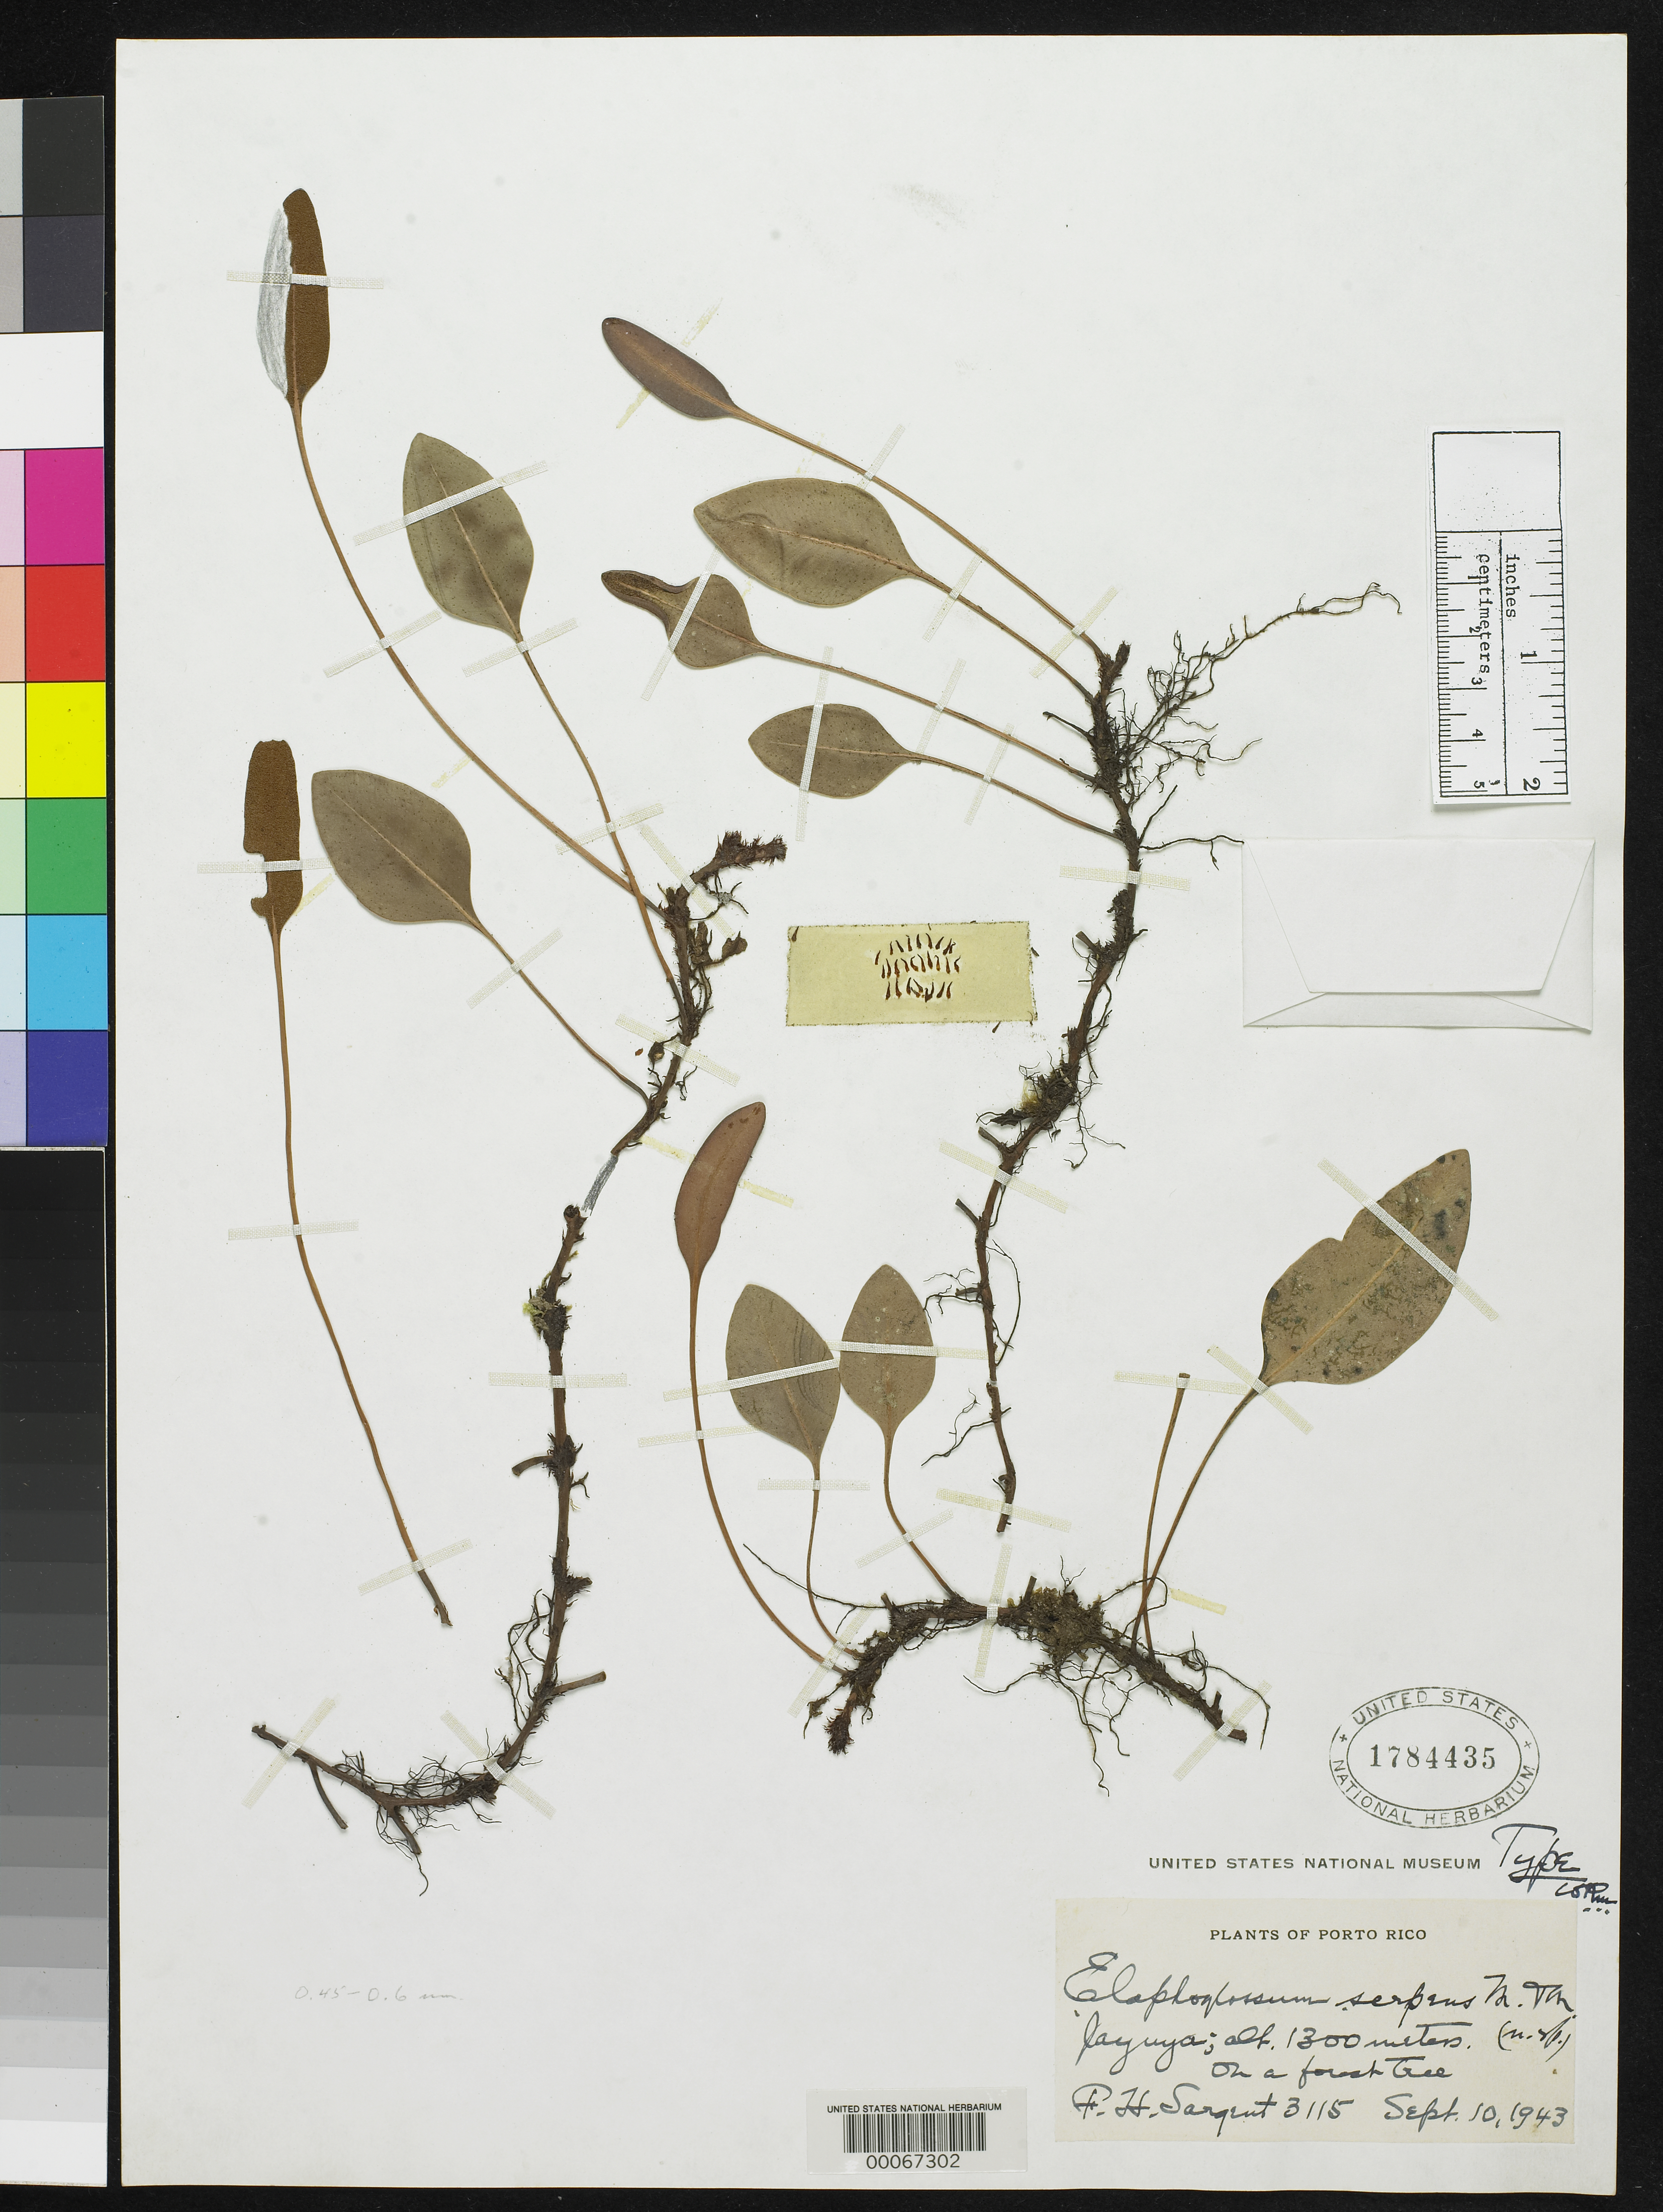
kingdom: Plantae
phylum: Tracheophyta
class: Polypodiopsida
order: Polypodiales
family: Dryopteridaceae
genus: Elaphoglossum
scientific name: Elaphoglossum serpens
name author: Maxon & C.V. Morton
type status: Holotype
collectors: F. H. Sargent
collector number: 3115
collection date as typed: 10 Sep 1943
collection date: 1943-09-10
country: Puerto Rico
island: Greater Antilles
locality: Jayuya.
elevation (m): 1300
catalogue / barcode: US 1784435